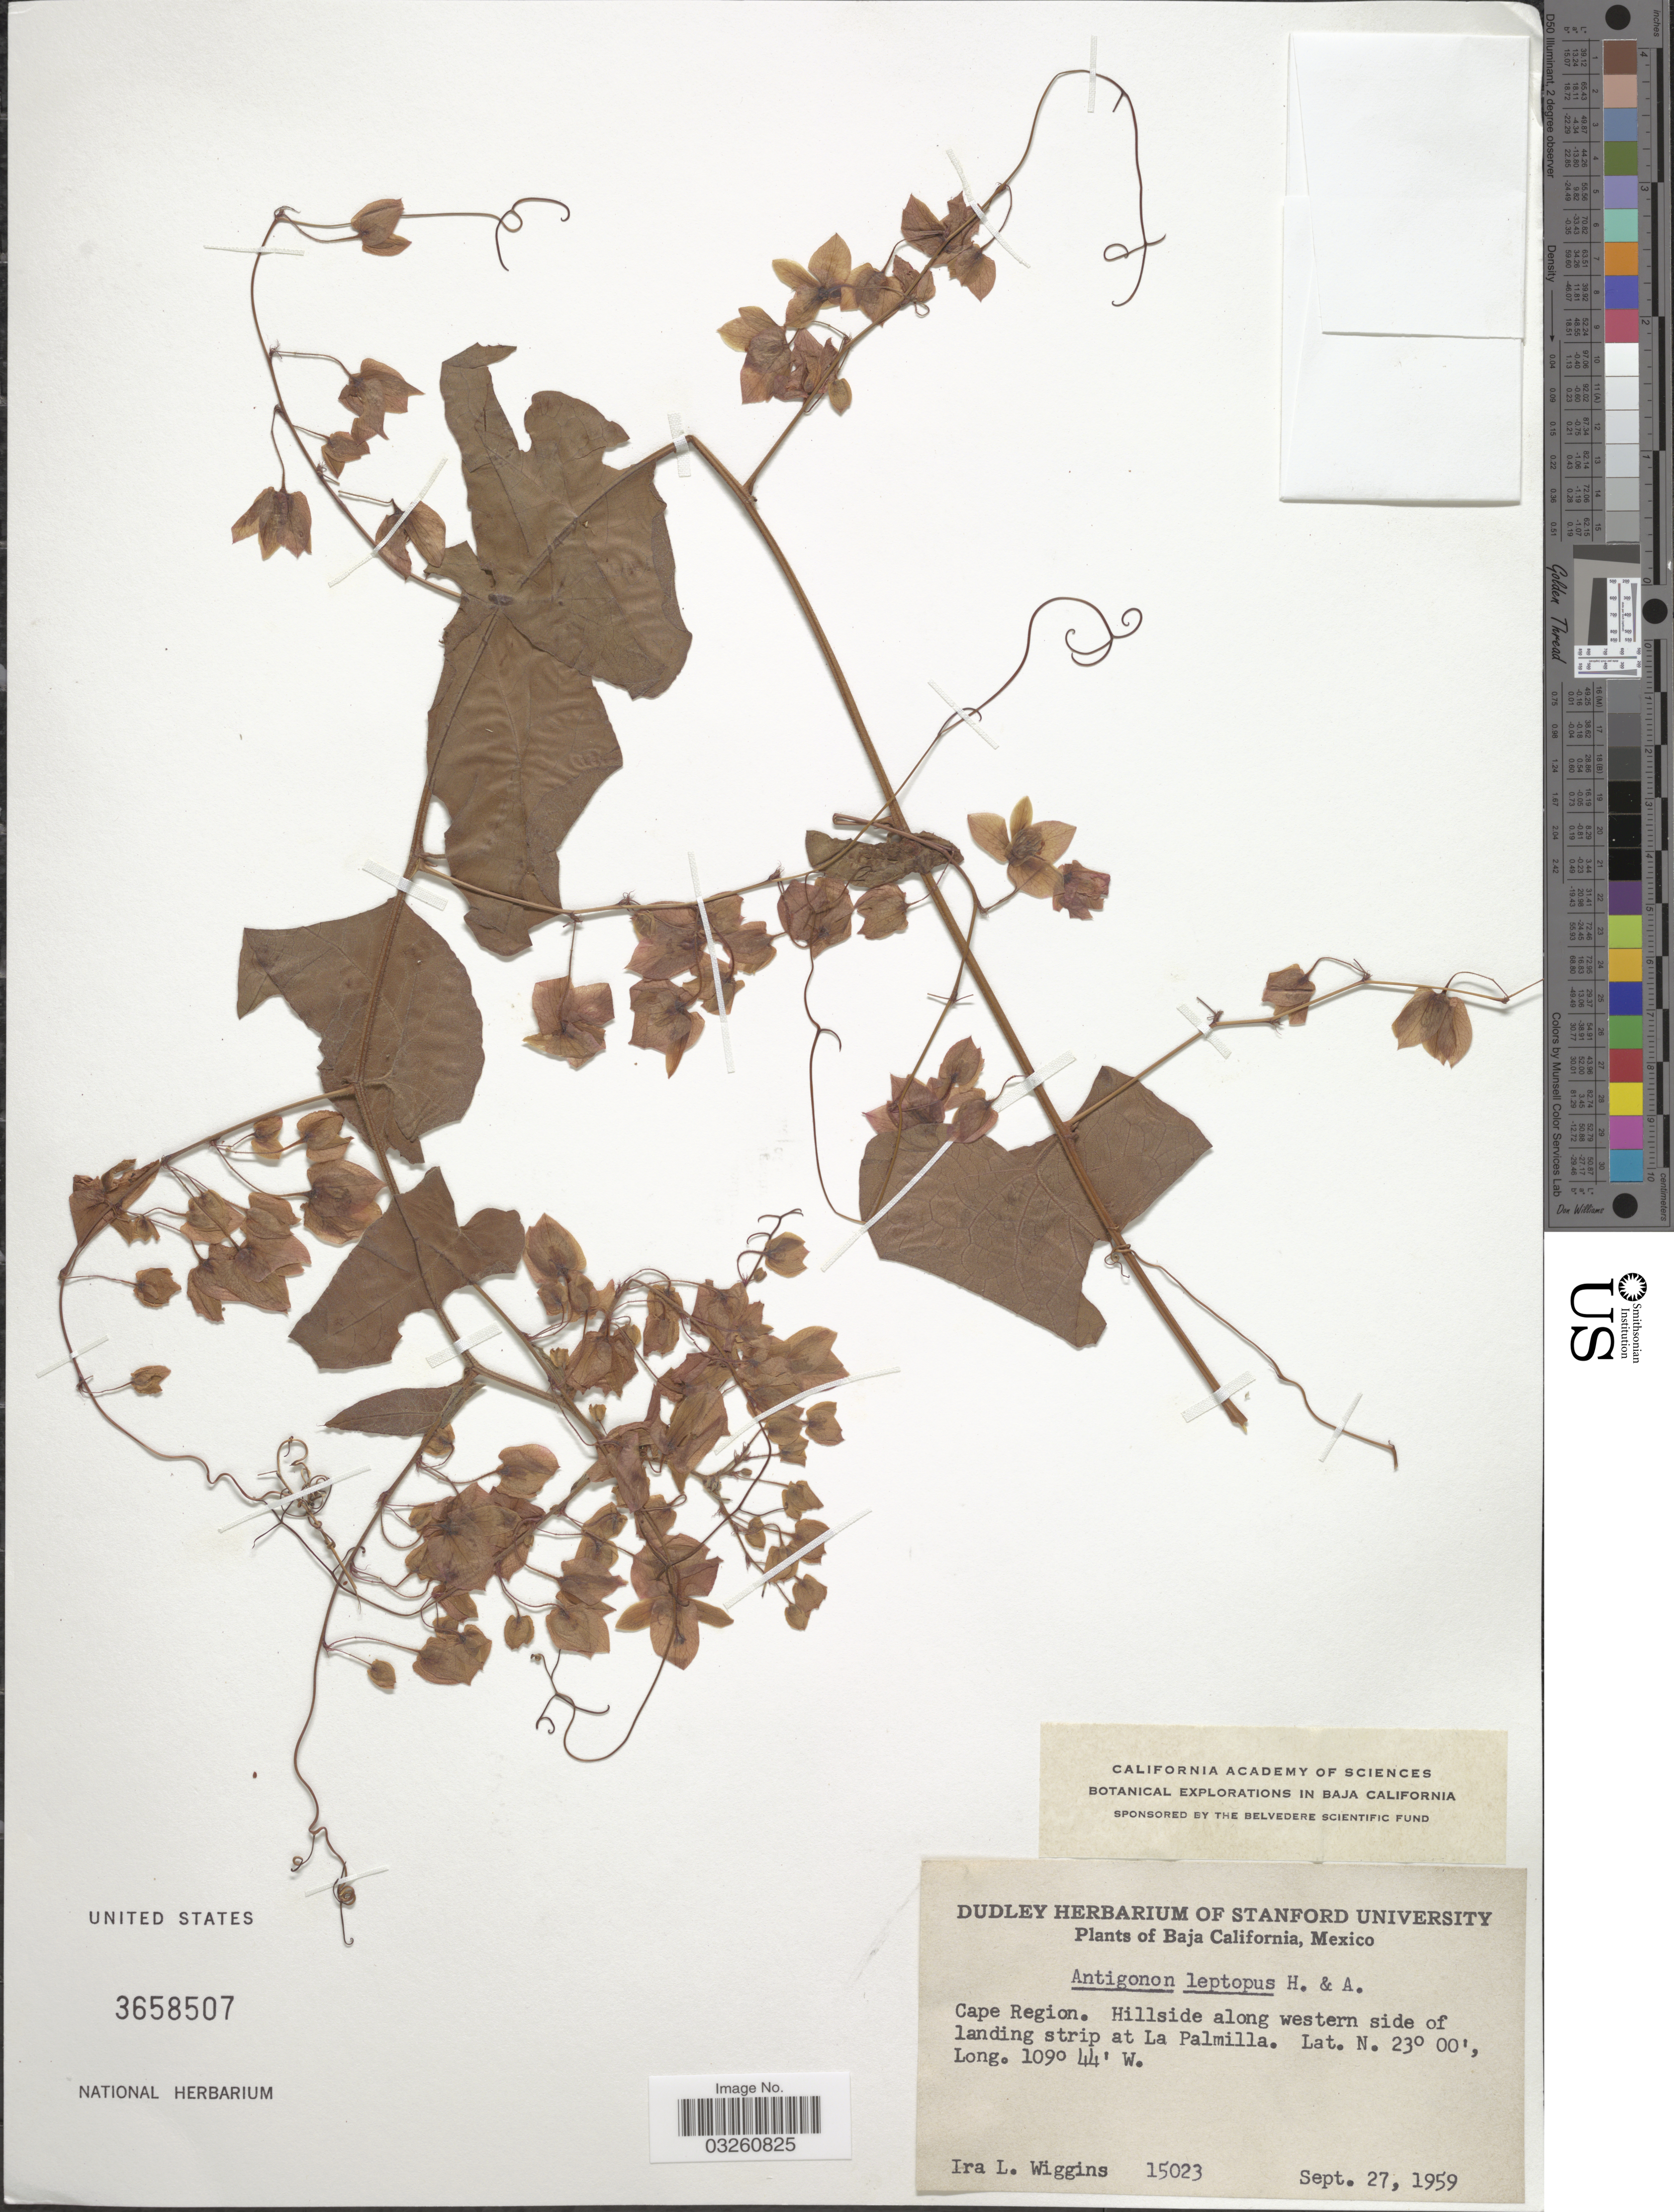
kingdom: Plantae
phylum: Tracheophyta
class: Magnoliopsida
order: Caryophyllales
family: Polygonaceae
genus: Antigonon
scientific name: Antigonon leptopus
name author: Hook. & Arn.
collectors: I. L. Wiggins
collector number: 15023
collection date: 1959-09-27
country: Mexico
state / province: Baja California Sur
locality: Cape Region. Hillside along western side of landing strip at La Palmilla.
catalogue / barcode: US 3658507